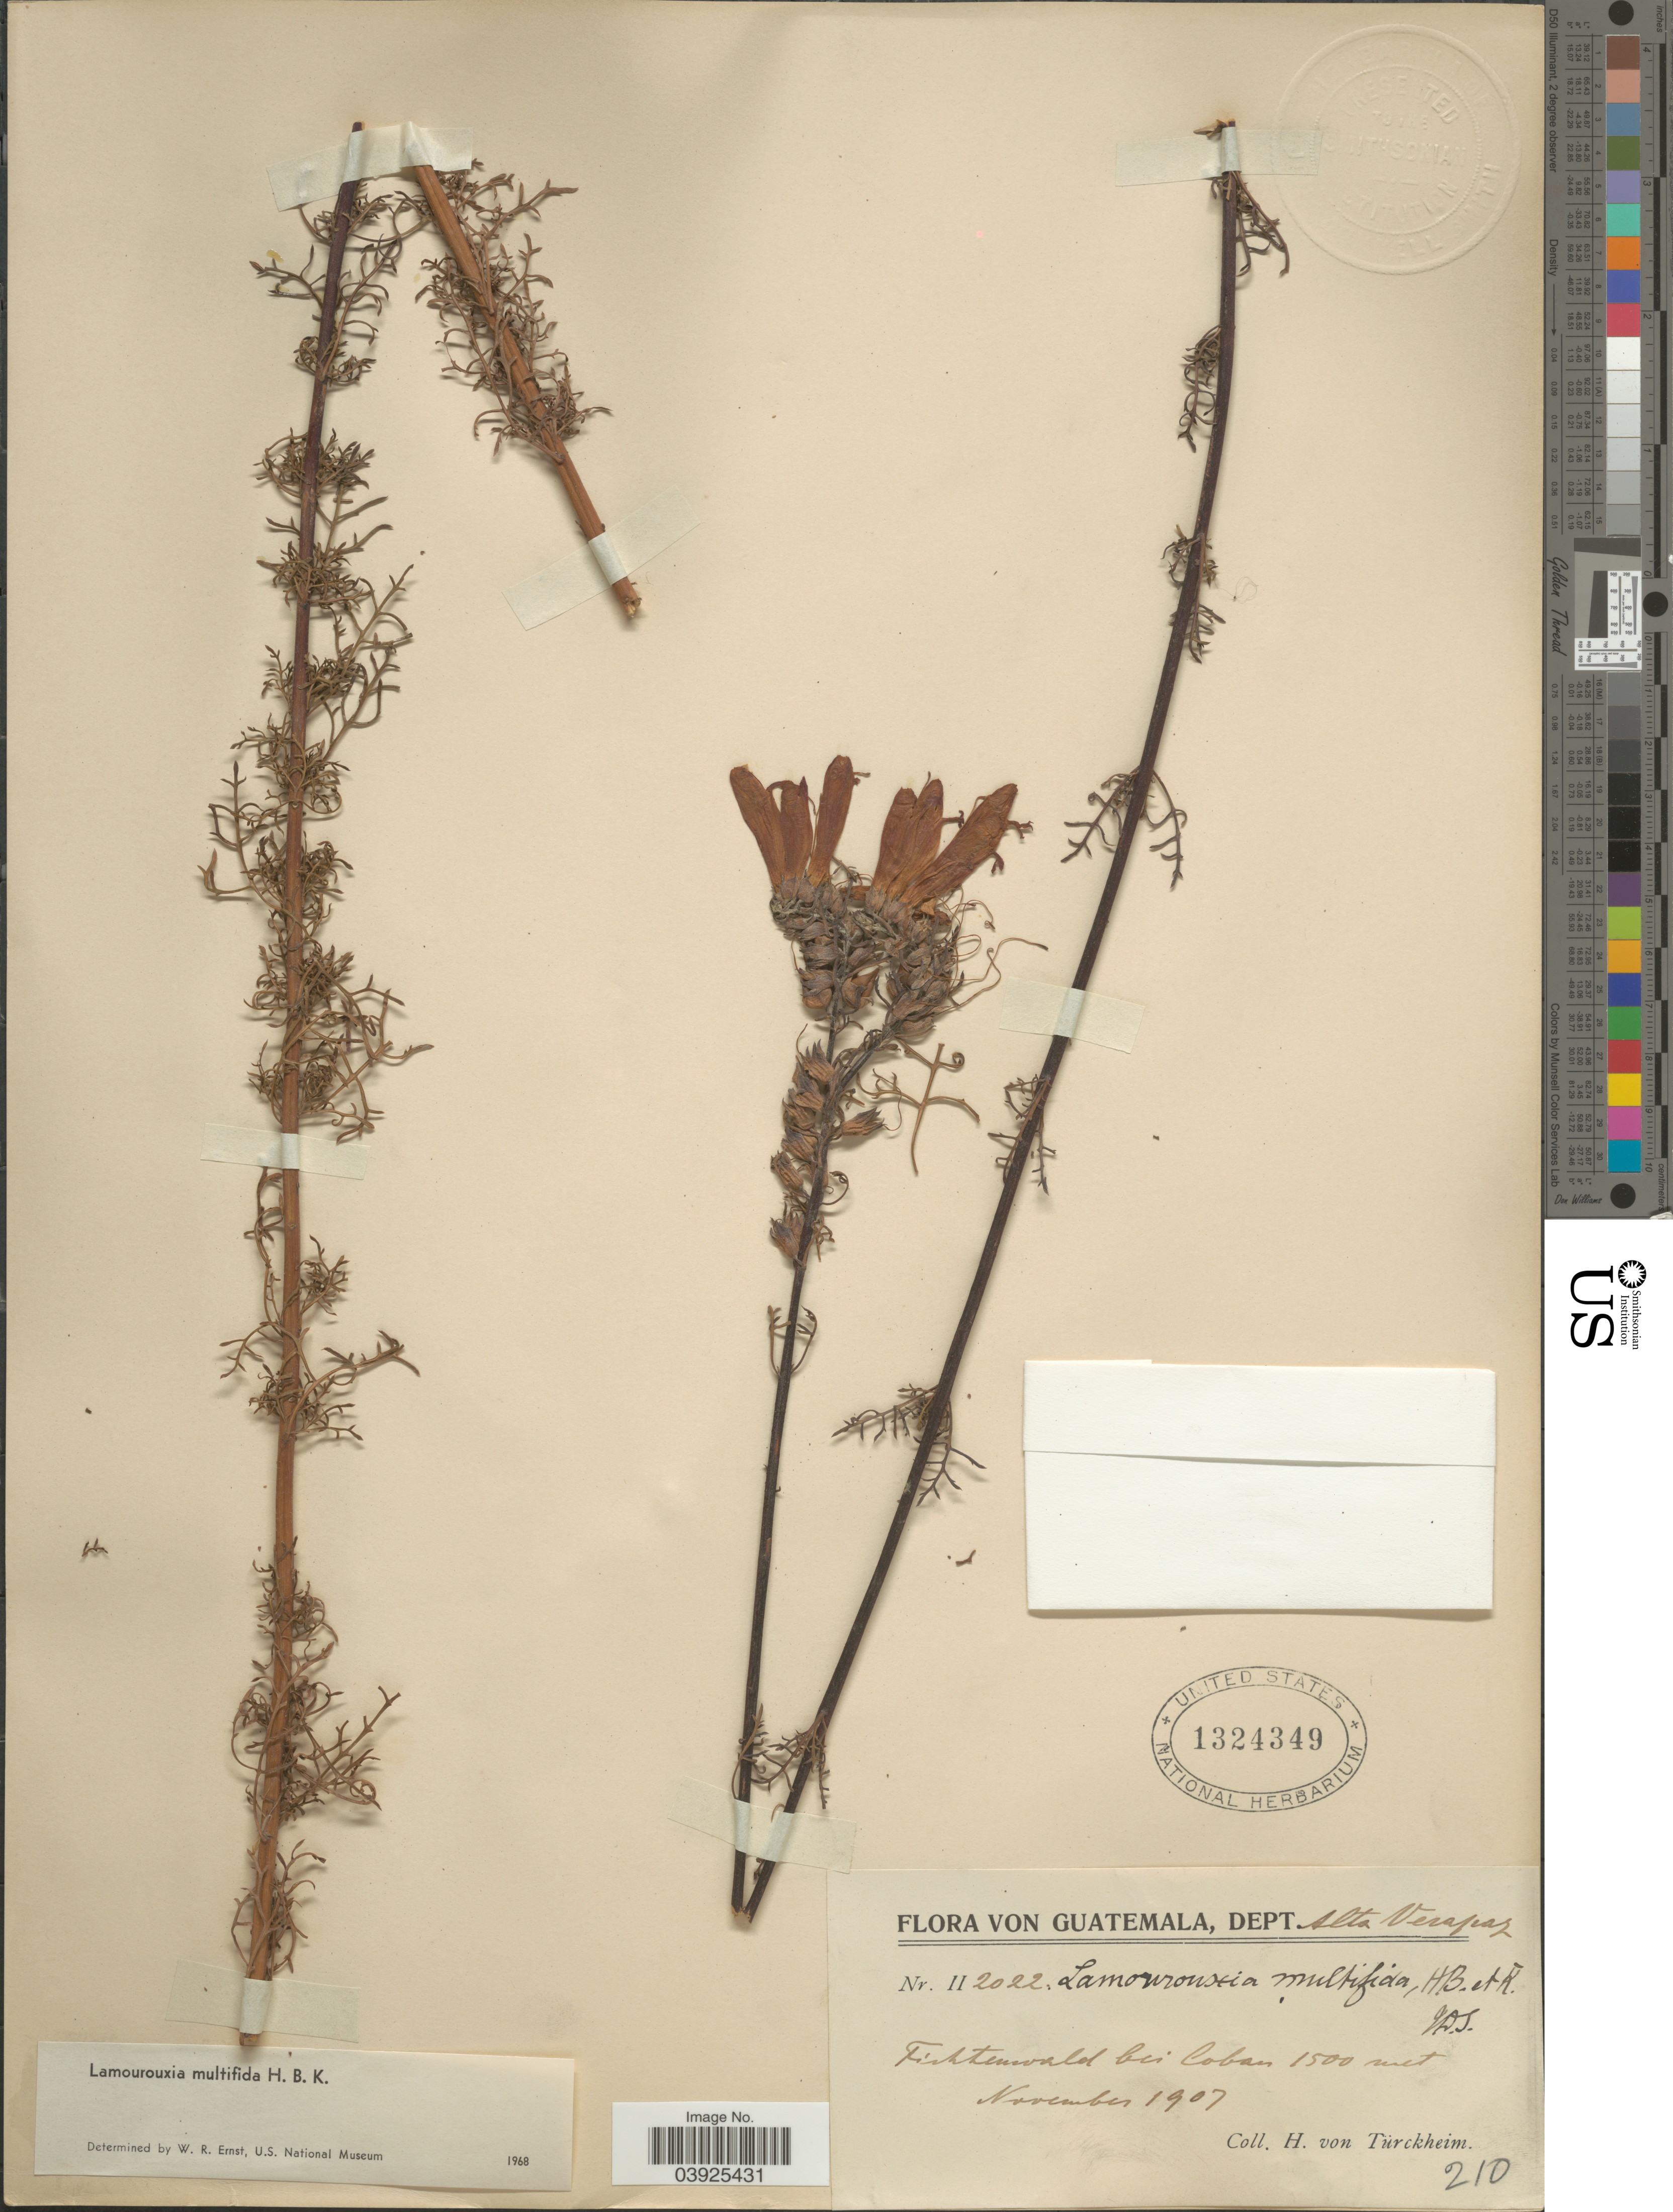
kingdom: Plantae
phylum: Tracheophyta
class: Magnoliopsida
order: Lamiales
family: Orobanchaceae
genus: Lamourouxia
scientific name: Lamourouxia multifida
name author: Kunth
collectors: H. von Türckheim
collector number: II2022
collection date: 1907-11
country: Guatemala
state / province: Alta Verapaz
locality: Dept. Alta Verapaz. Fichtenwald bei Coban.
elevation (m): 1500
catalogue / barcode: US 1324349